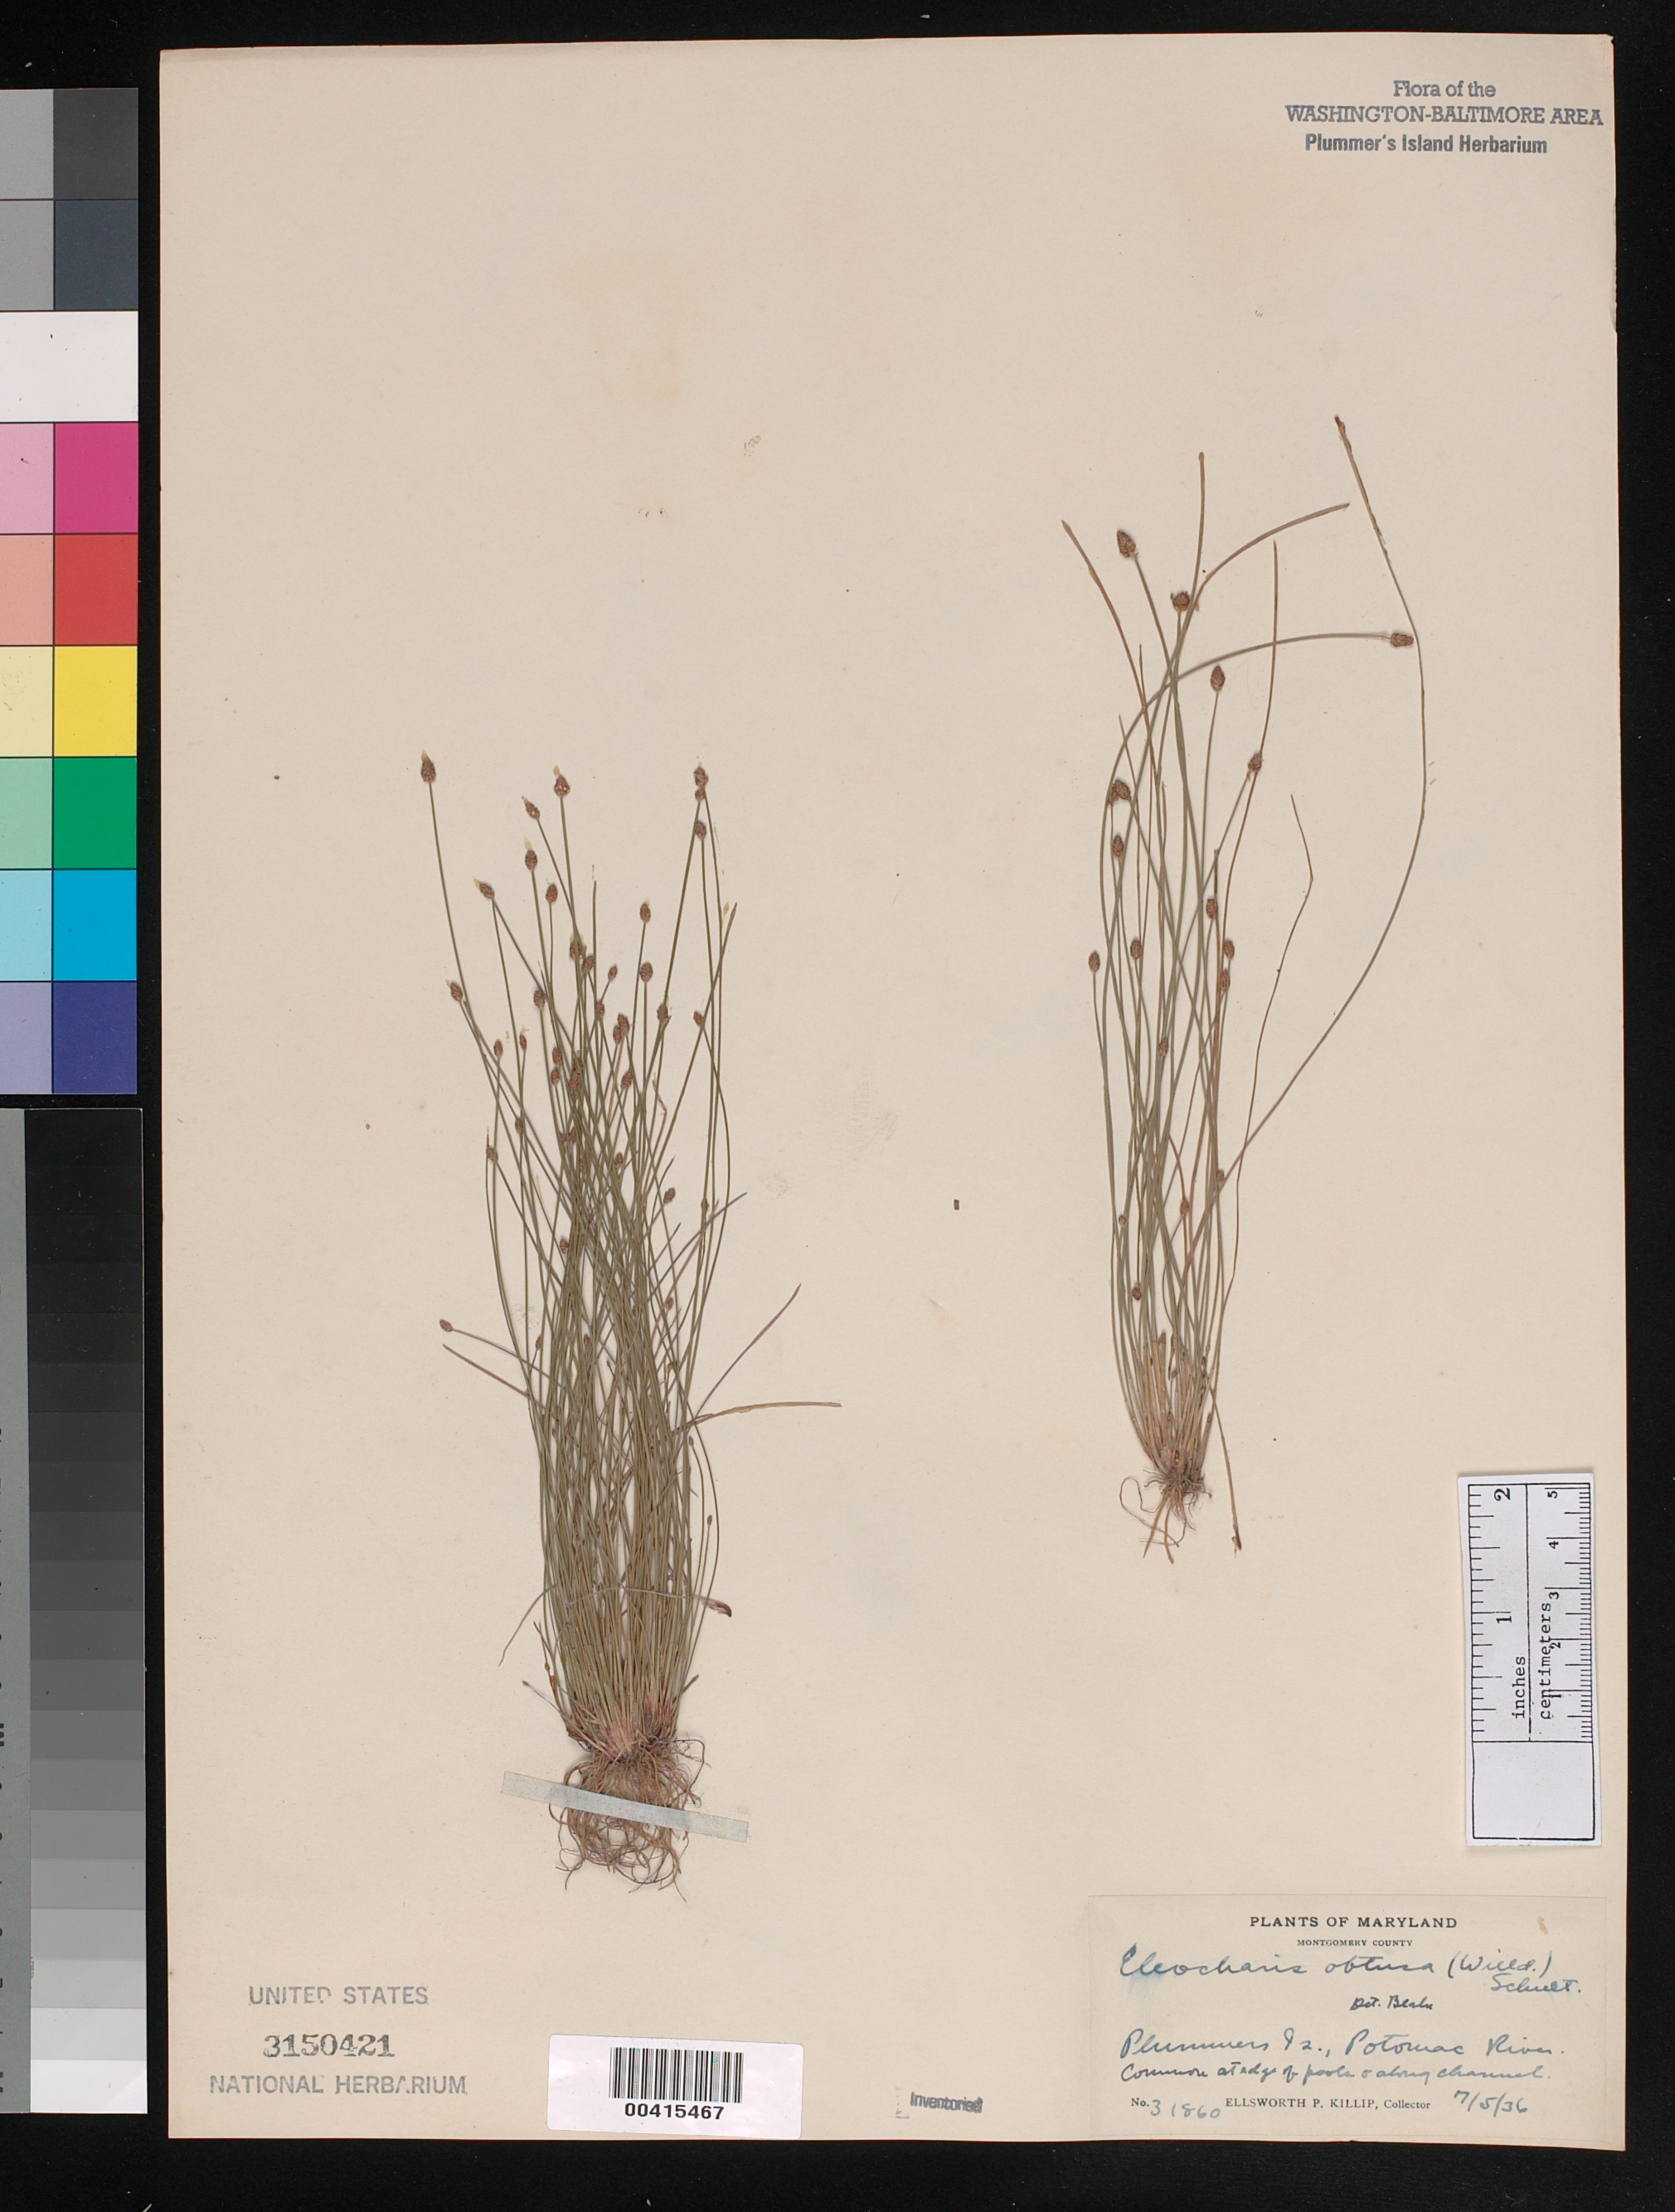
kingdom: Plantae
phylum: Tracheophyta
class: Liliopsida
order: Poales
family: Cyperaceae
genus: Eleocharis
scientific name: Eleocharis obtusa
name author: (Willd.) Schult.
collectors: E. P. Killip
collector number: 31860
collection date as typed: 05 Jul 1936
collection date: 1936-07-05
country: United States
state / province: Maryland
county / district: Montgomery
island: Plummers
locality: Plummer's Island C. & O. Canal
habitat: Edge of pools or along channel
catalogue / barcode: US 3150421